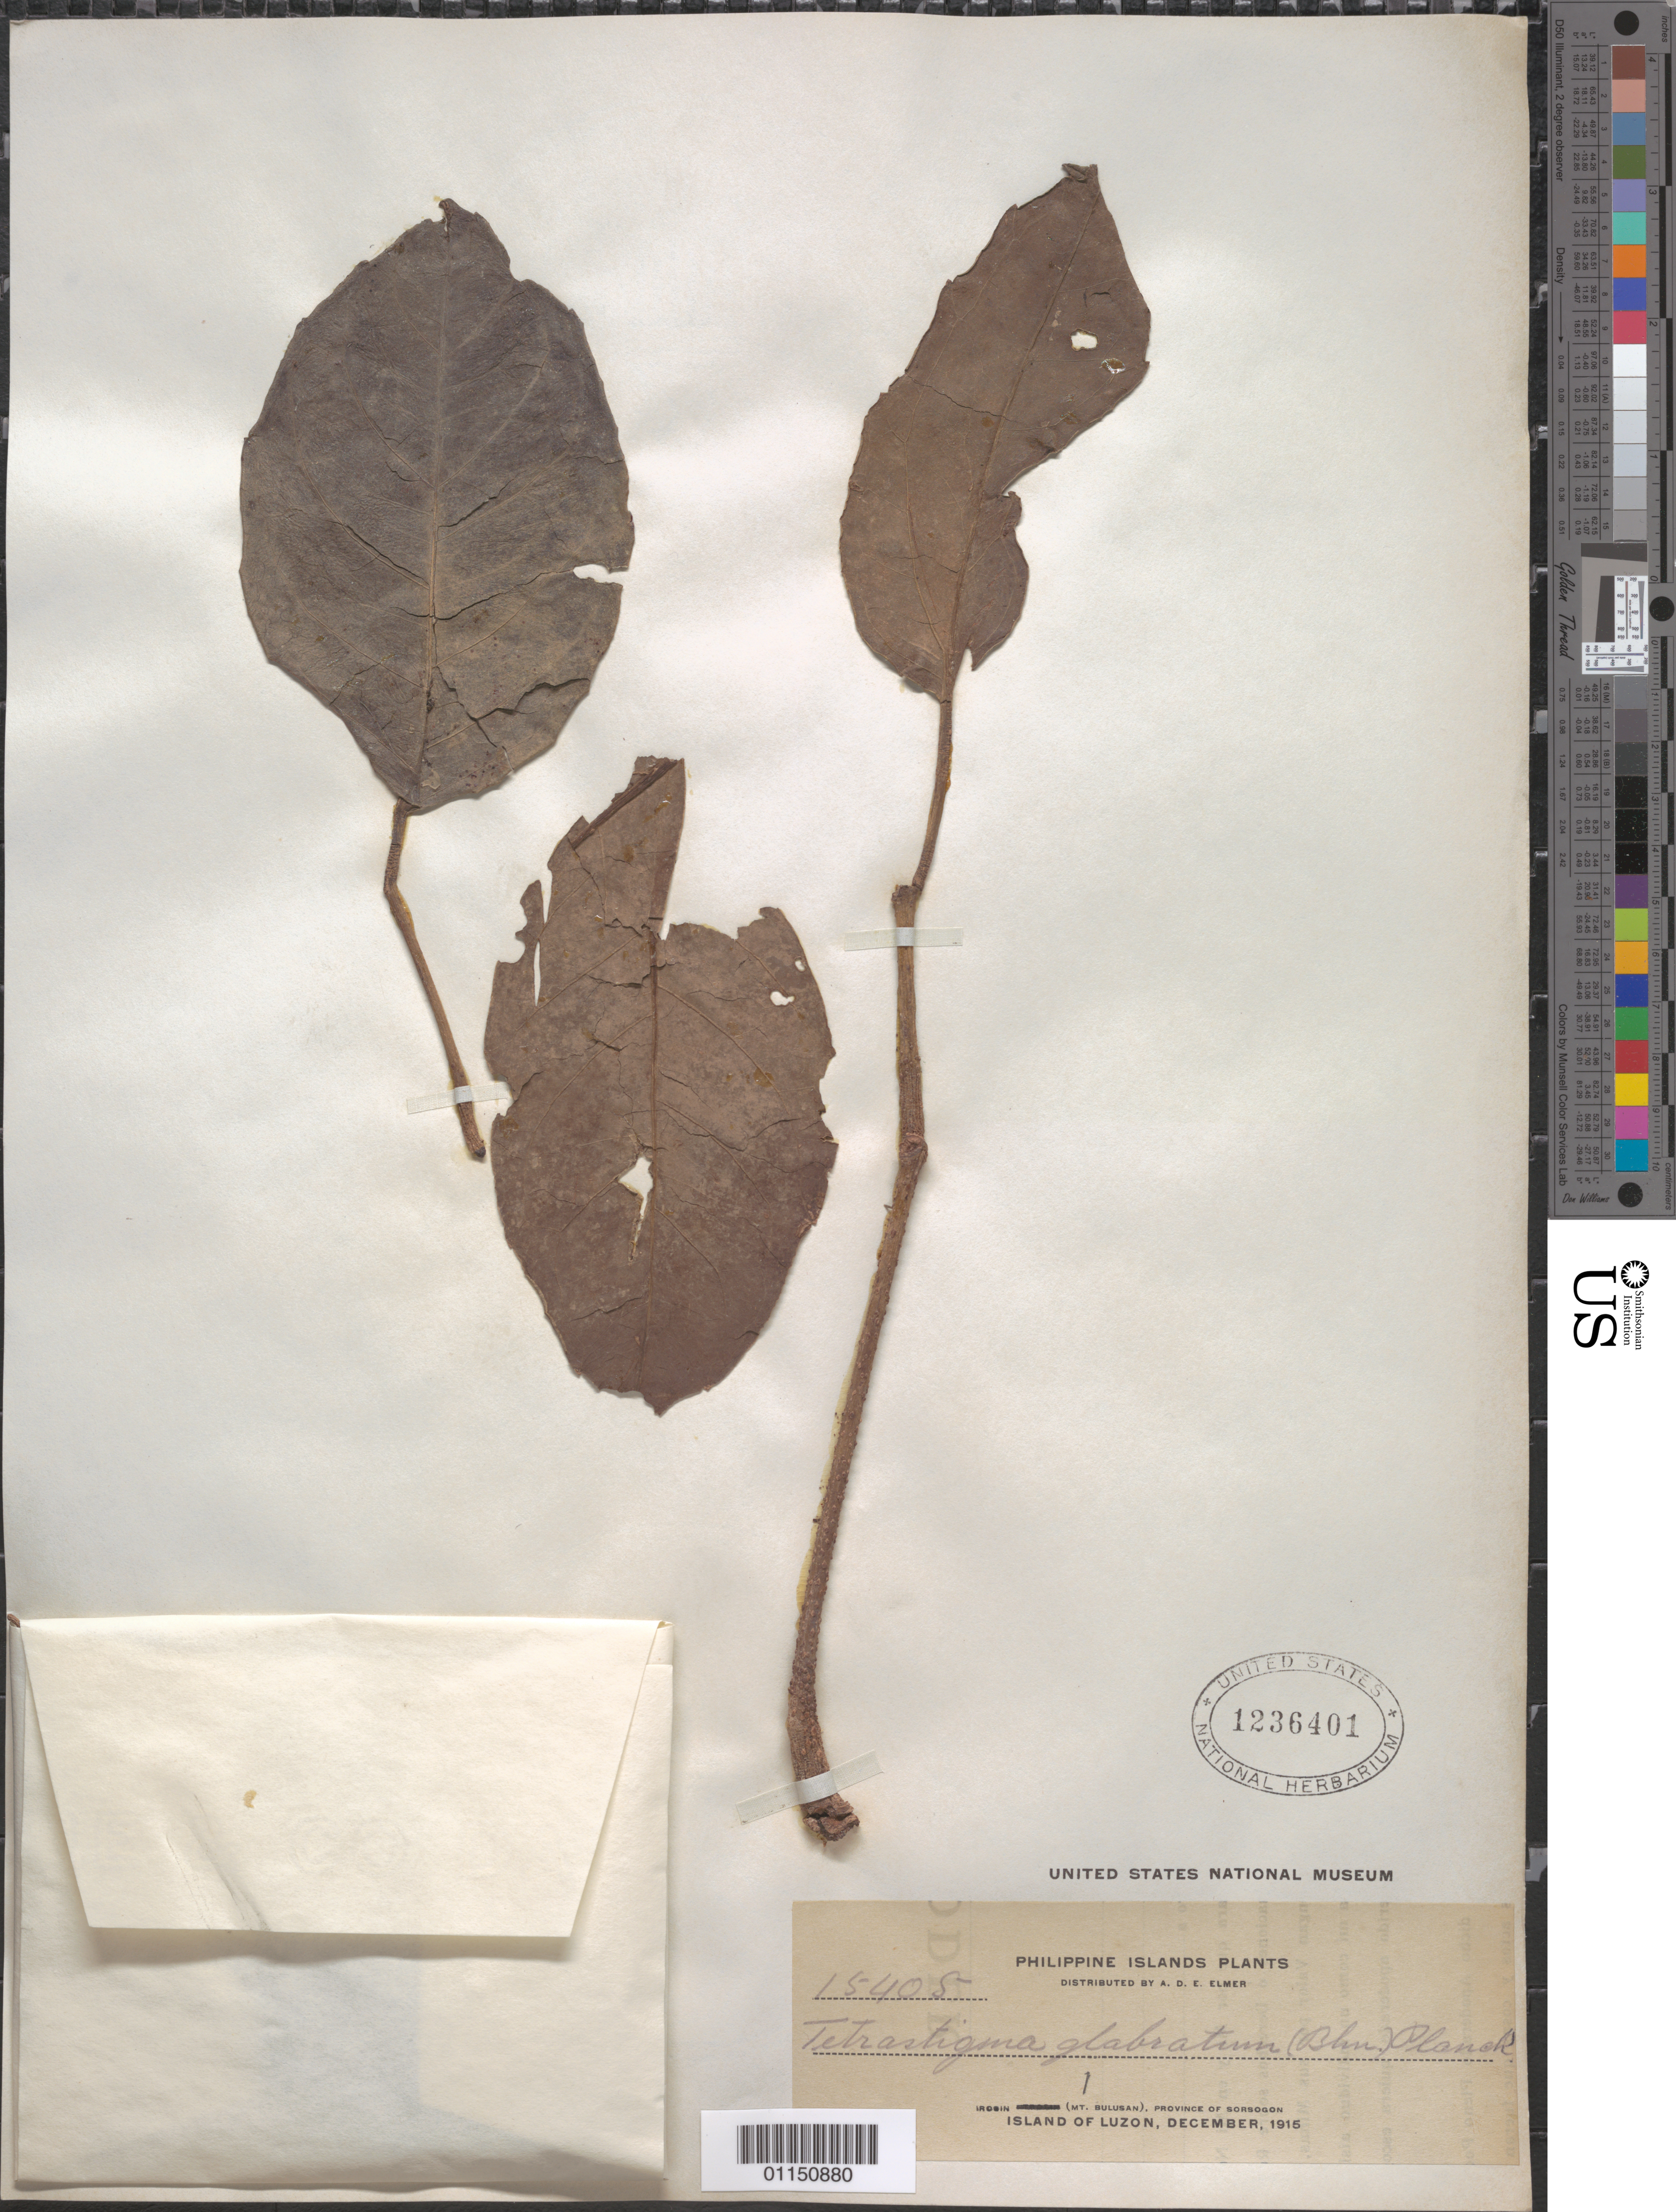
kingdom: Plantae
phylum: Tracheophyta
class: Magnoliopsida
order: Vitales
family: Vitaceae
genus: Tetrastigma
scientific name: Tetrastigma glabratum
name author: Planch.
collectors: A. D. E. Elmer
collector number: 15405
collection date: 1915-12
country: Philippines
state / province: Bicol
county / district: Sorsogon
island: Luzon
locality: Irosin (Mt Bulusan).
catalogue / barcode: US 1236401